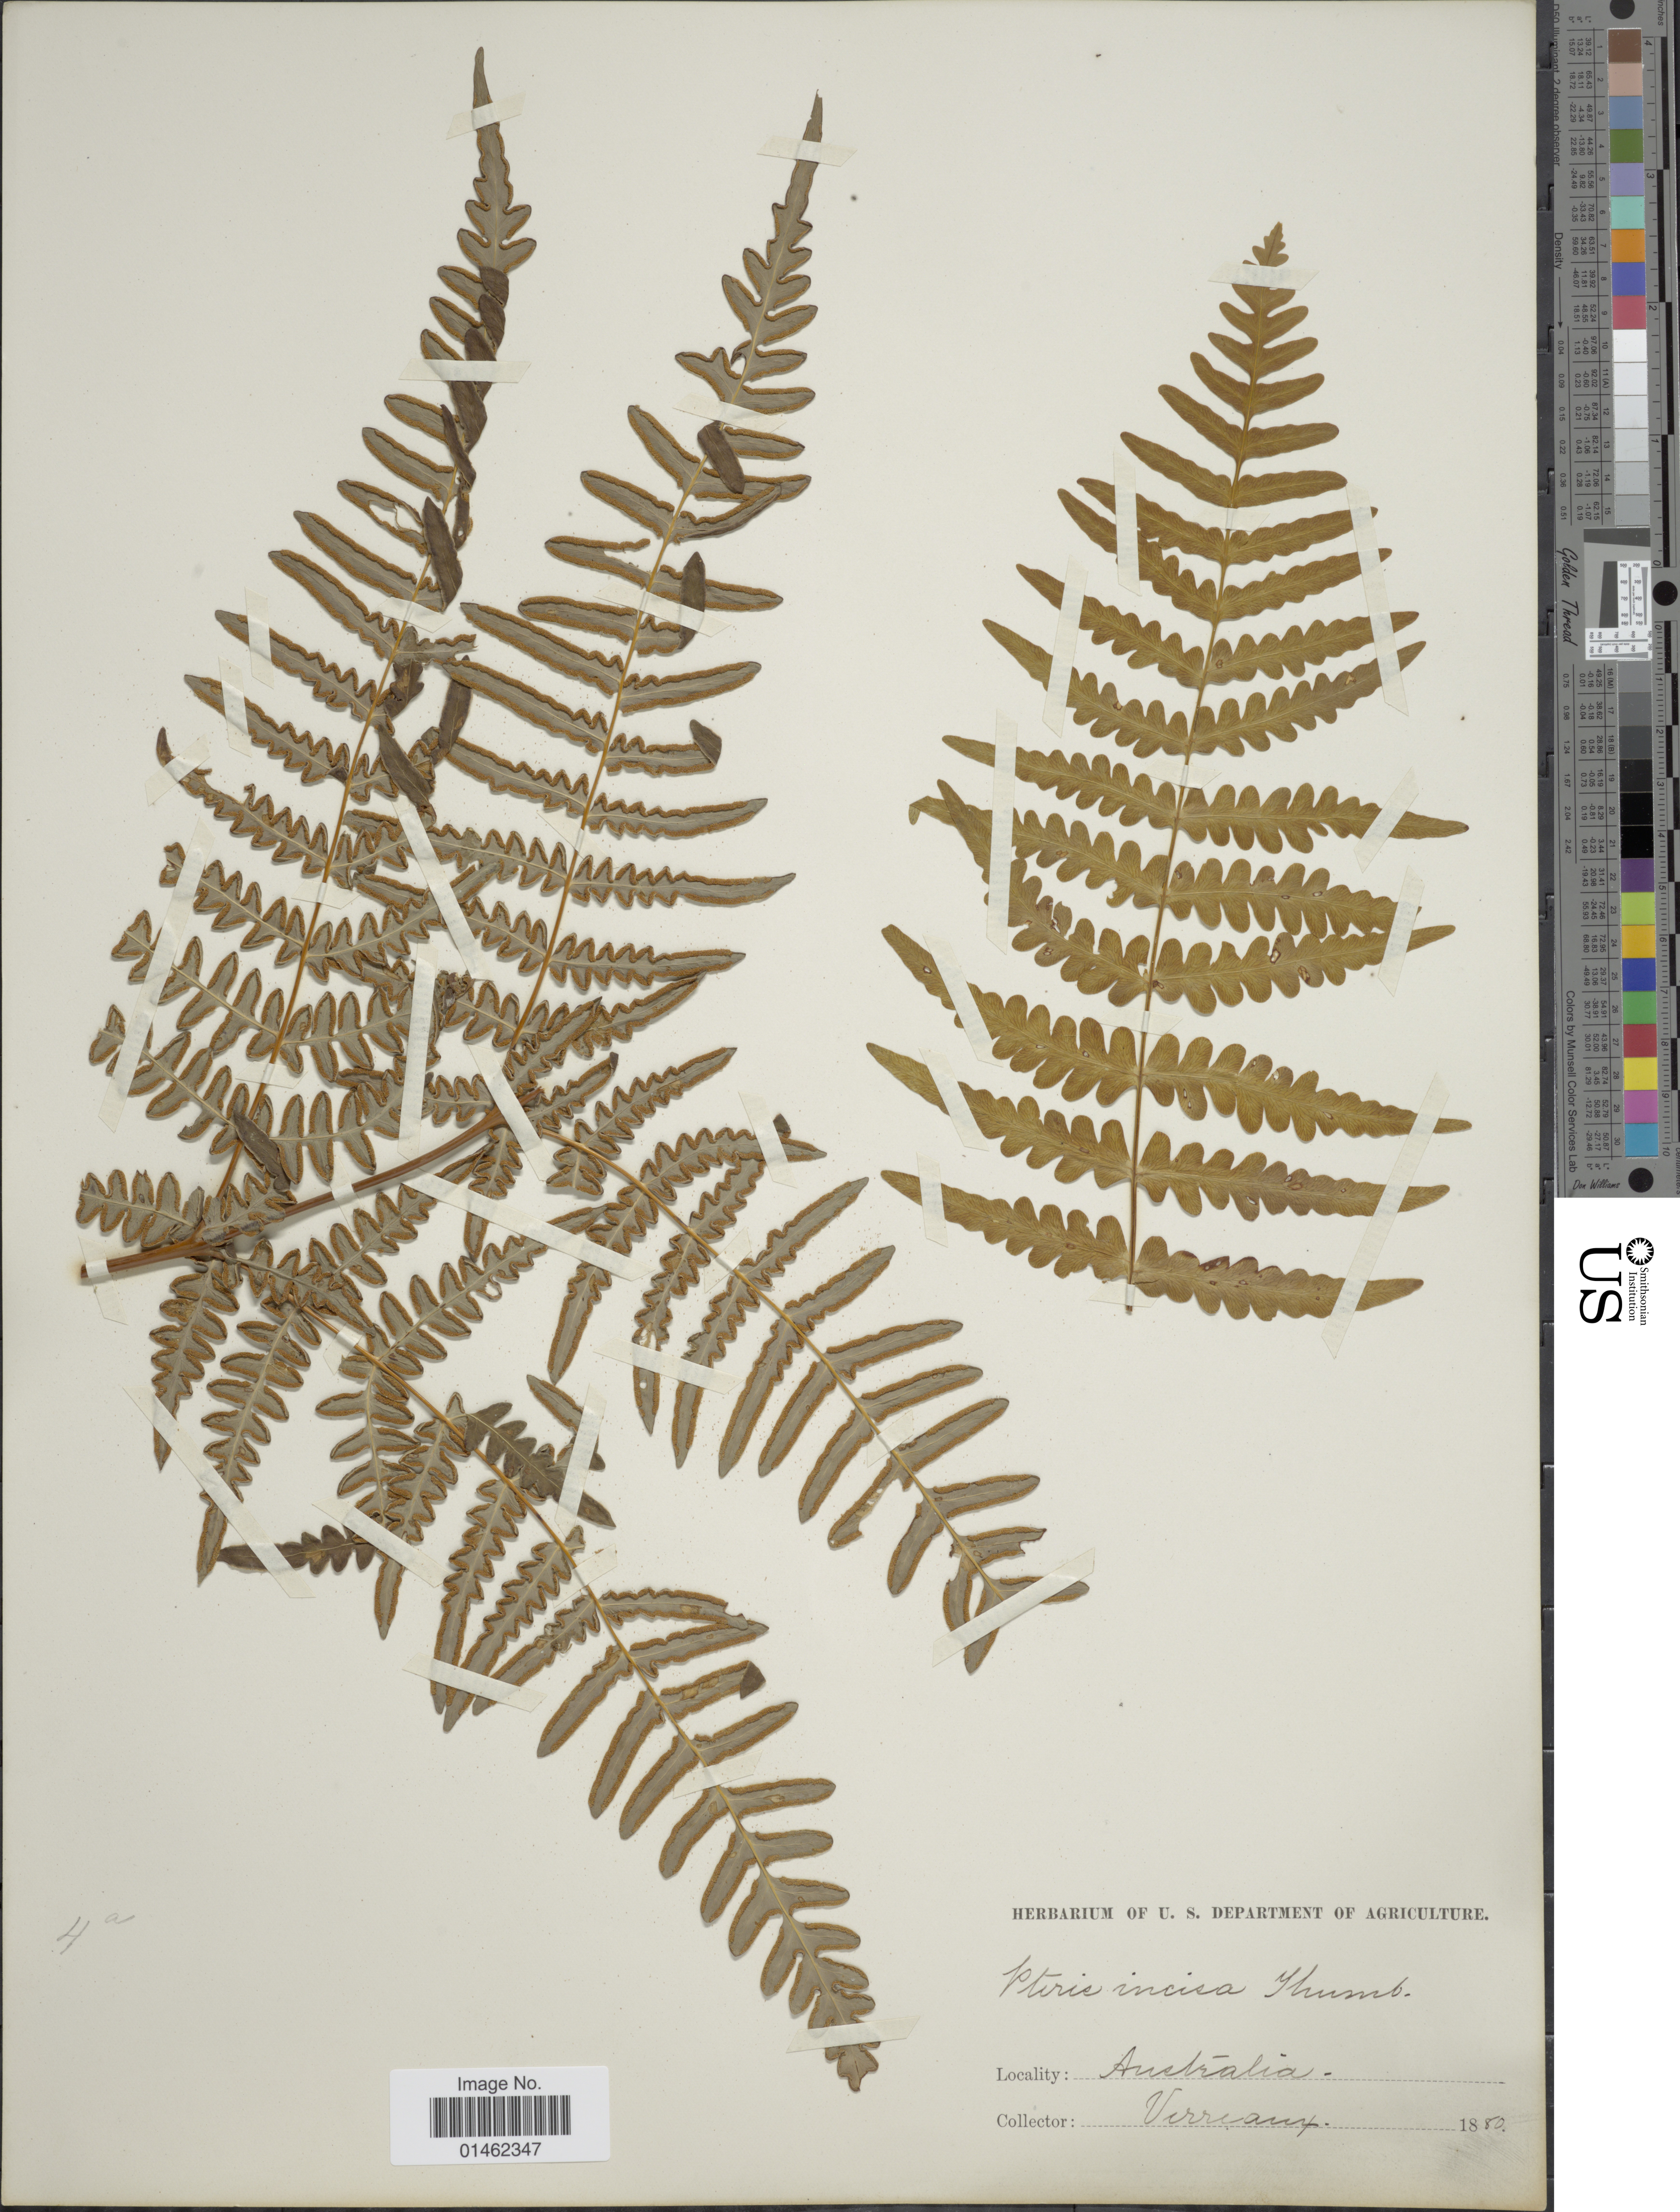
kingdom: Plantae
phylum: Tracheophyta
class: Polypodiopsida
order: Polypodiales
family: Dennstaedtiaceae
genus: Histiopteris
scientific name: Histiopteris incisa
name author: (Thunb.) J. Sm.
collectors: M. Verreaux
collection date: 1880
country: Australia